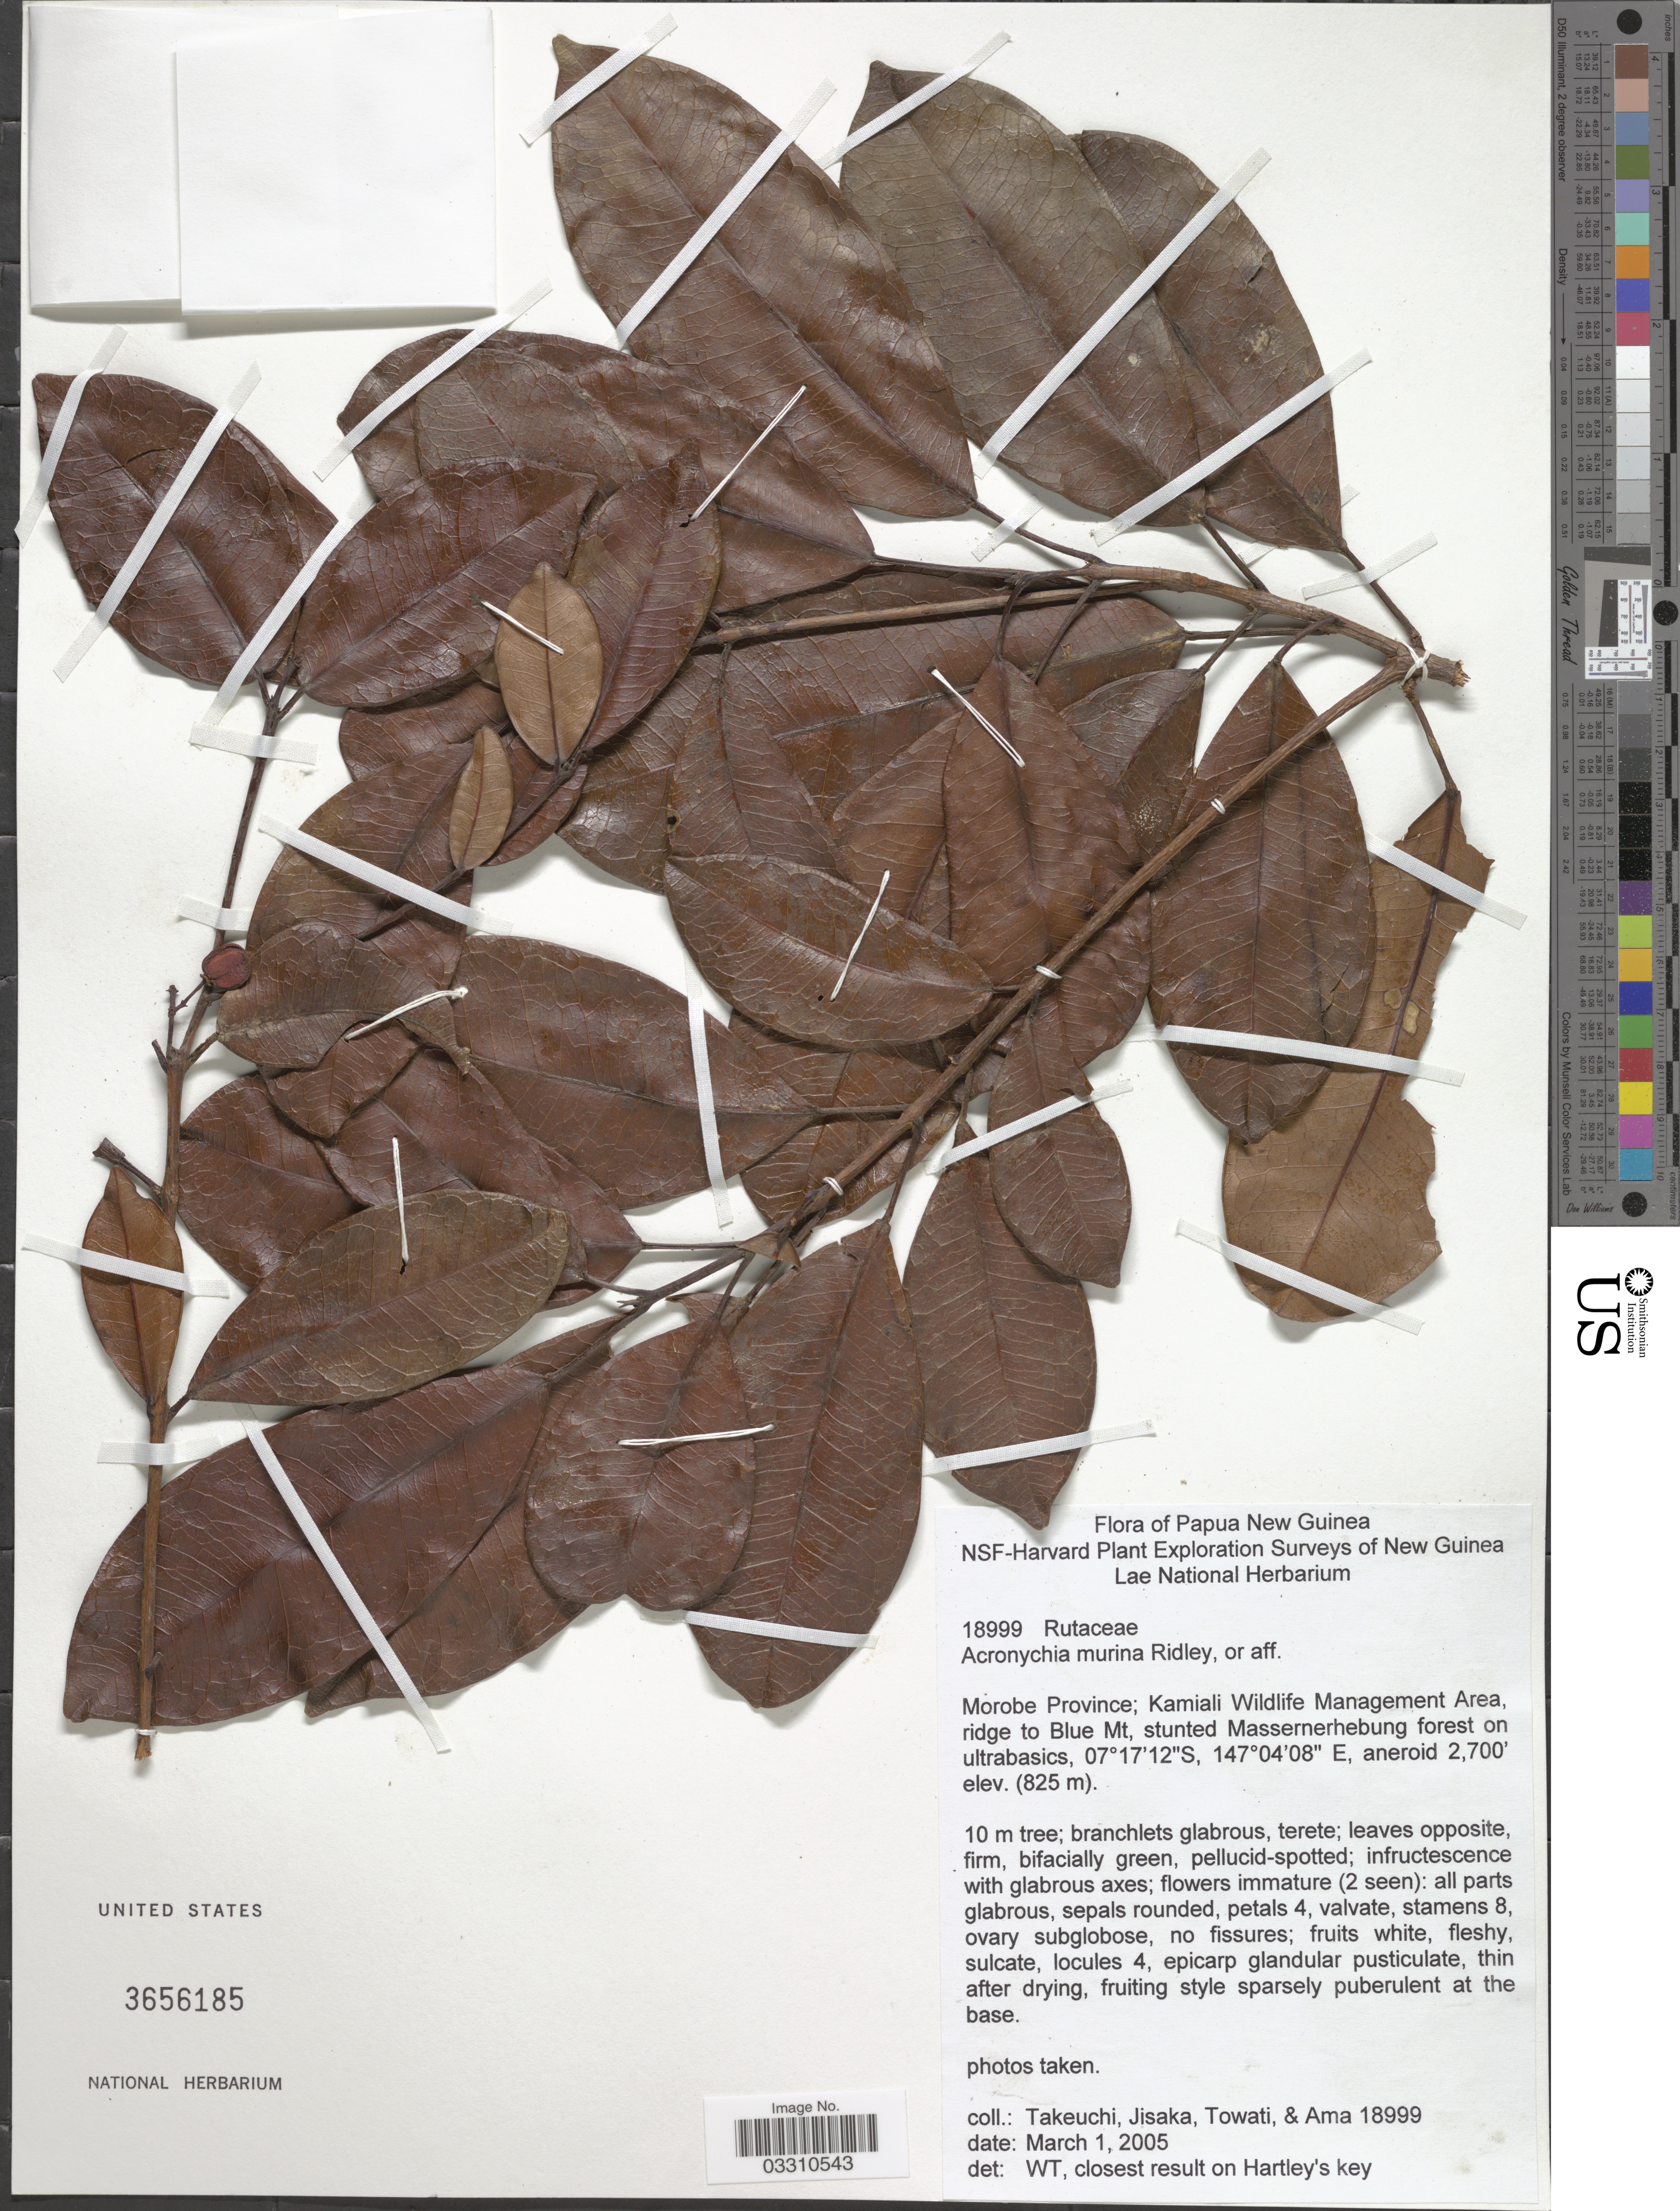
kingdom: Plantae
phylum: Tracheophyta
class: Magnoliopsida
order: Sapindales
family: Rutaceae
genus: Acronychia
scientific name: Acronychia murina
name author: Ridl.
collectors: -. Takeuchi, Jisaka, Towati & Ama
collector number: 18999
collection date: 2005-03-01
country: Papua New Guinea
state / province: Morobe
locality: Kamiali Wildlife Management Area, ridge to Blue Mt, stunted Massernerhebung forest on ultrabasics.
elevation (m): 823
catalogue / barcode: US 3656185